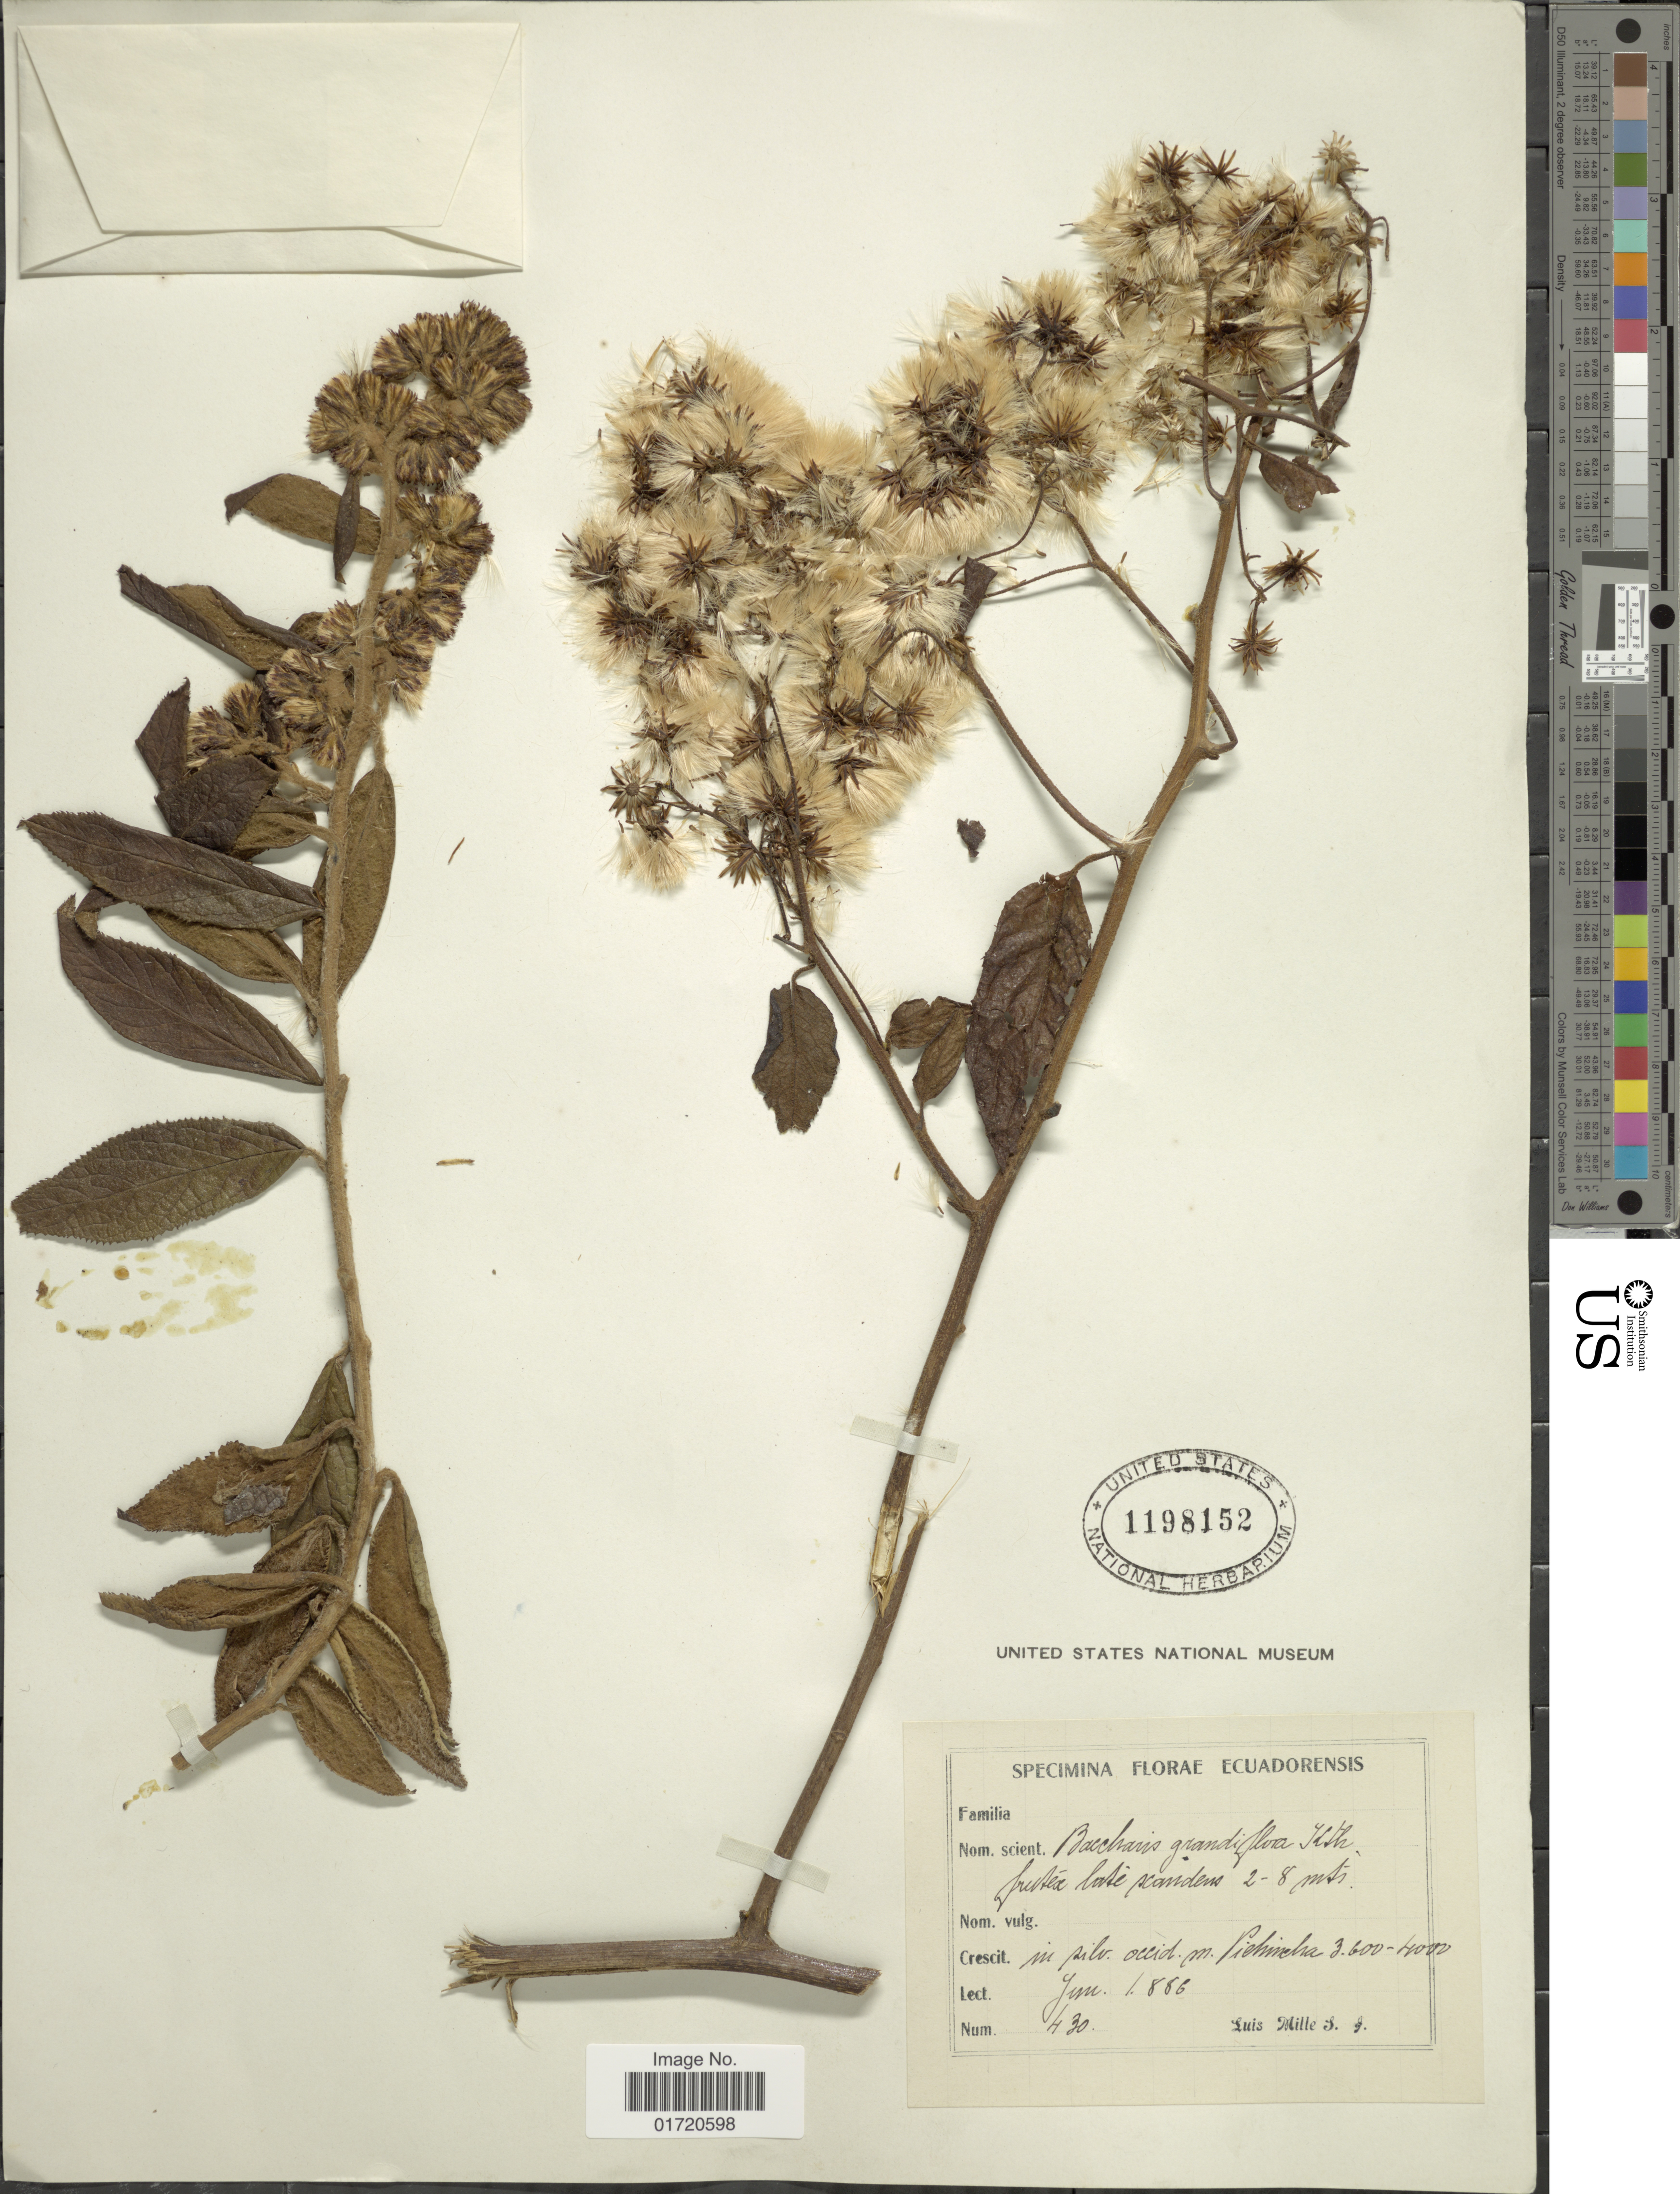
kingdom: Plantae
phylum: Tracheophyta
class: Magnoliopsida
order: Asterales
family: Asteraceae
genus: Baccharis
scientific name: Baccharis grandiflora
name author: Kunth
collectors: L. Mille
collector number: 430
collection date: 1886-06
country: Ecuador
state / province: Pichincha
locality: In silva occid. M.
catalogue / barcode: US 1198152